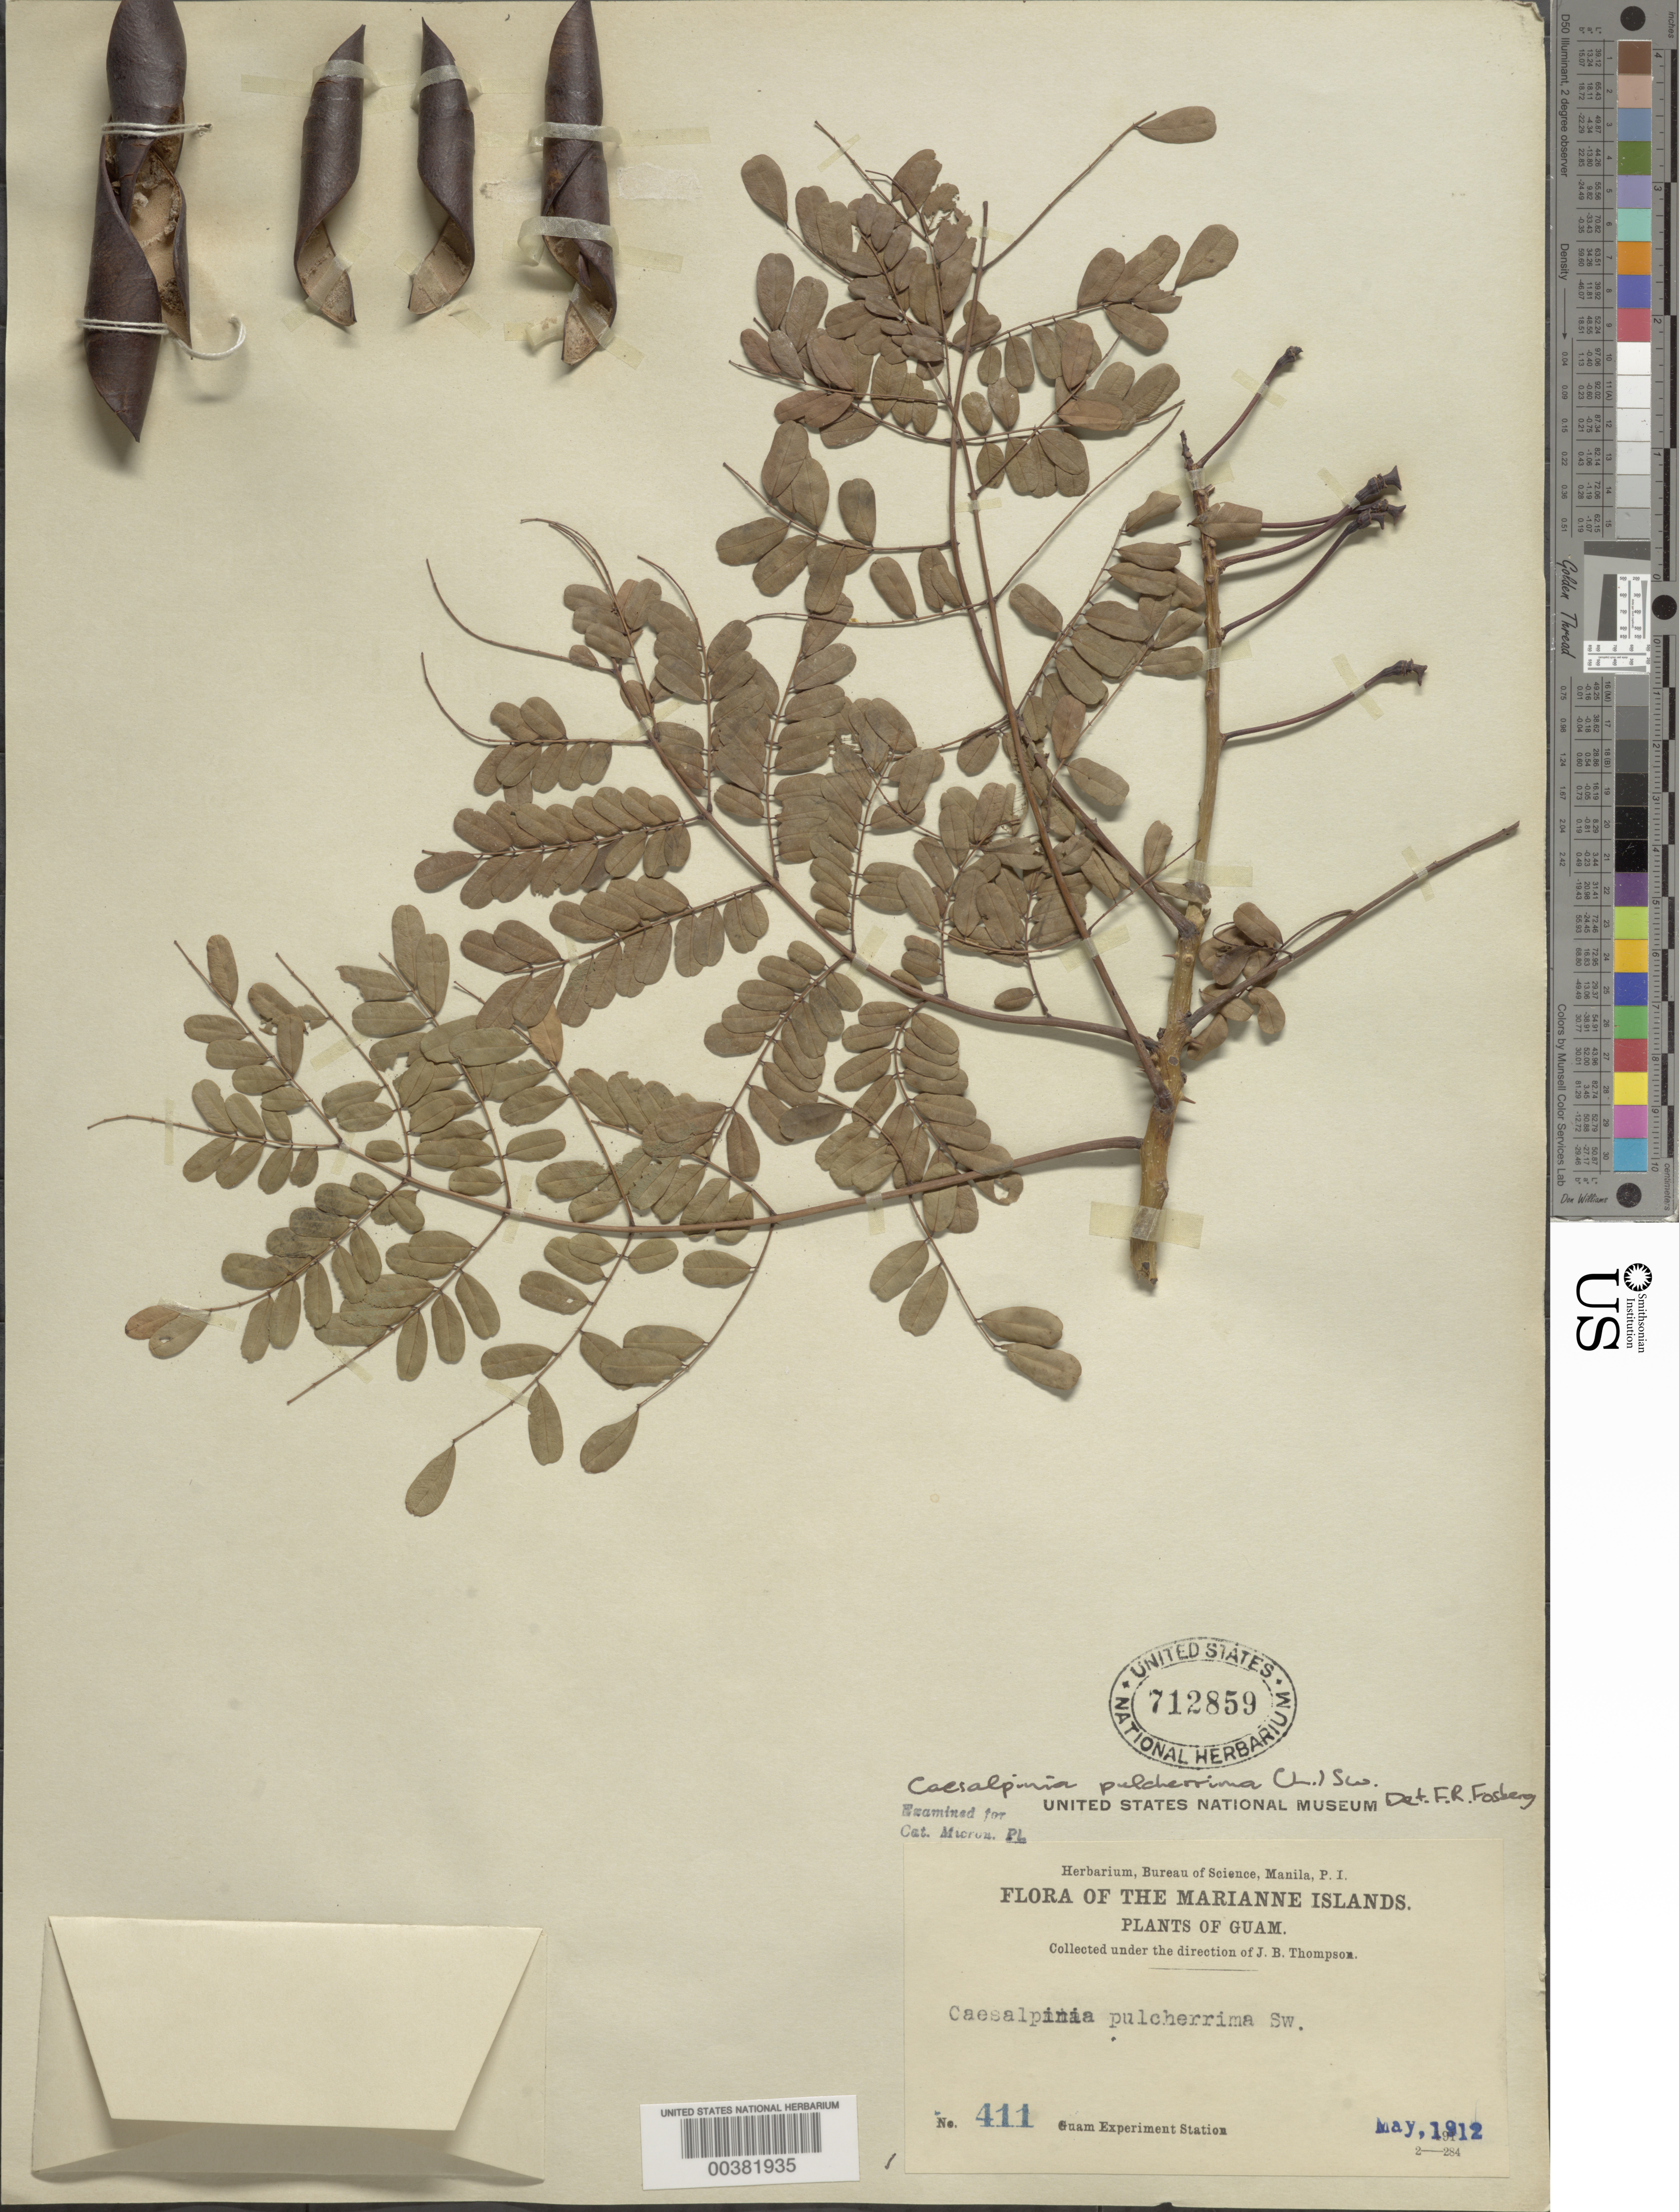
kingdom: Plantae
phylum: Tracheophyta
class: Magnoliopsida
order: Fabales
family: Fabaceae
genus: Caesalpinia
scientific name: Caesalpinia pulcherrima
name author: (L.) Sw.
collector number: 411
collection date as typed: May 1912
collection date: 1912-05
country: Guam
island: Guam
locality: Guam experiment station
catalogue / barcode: US 712859